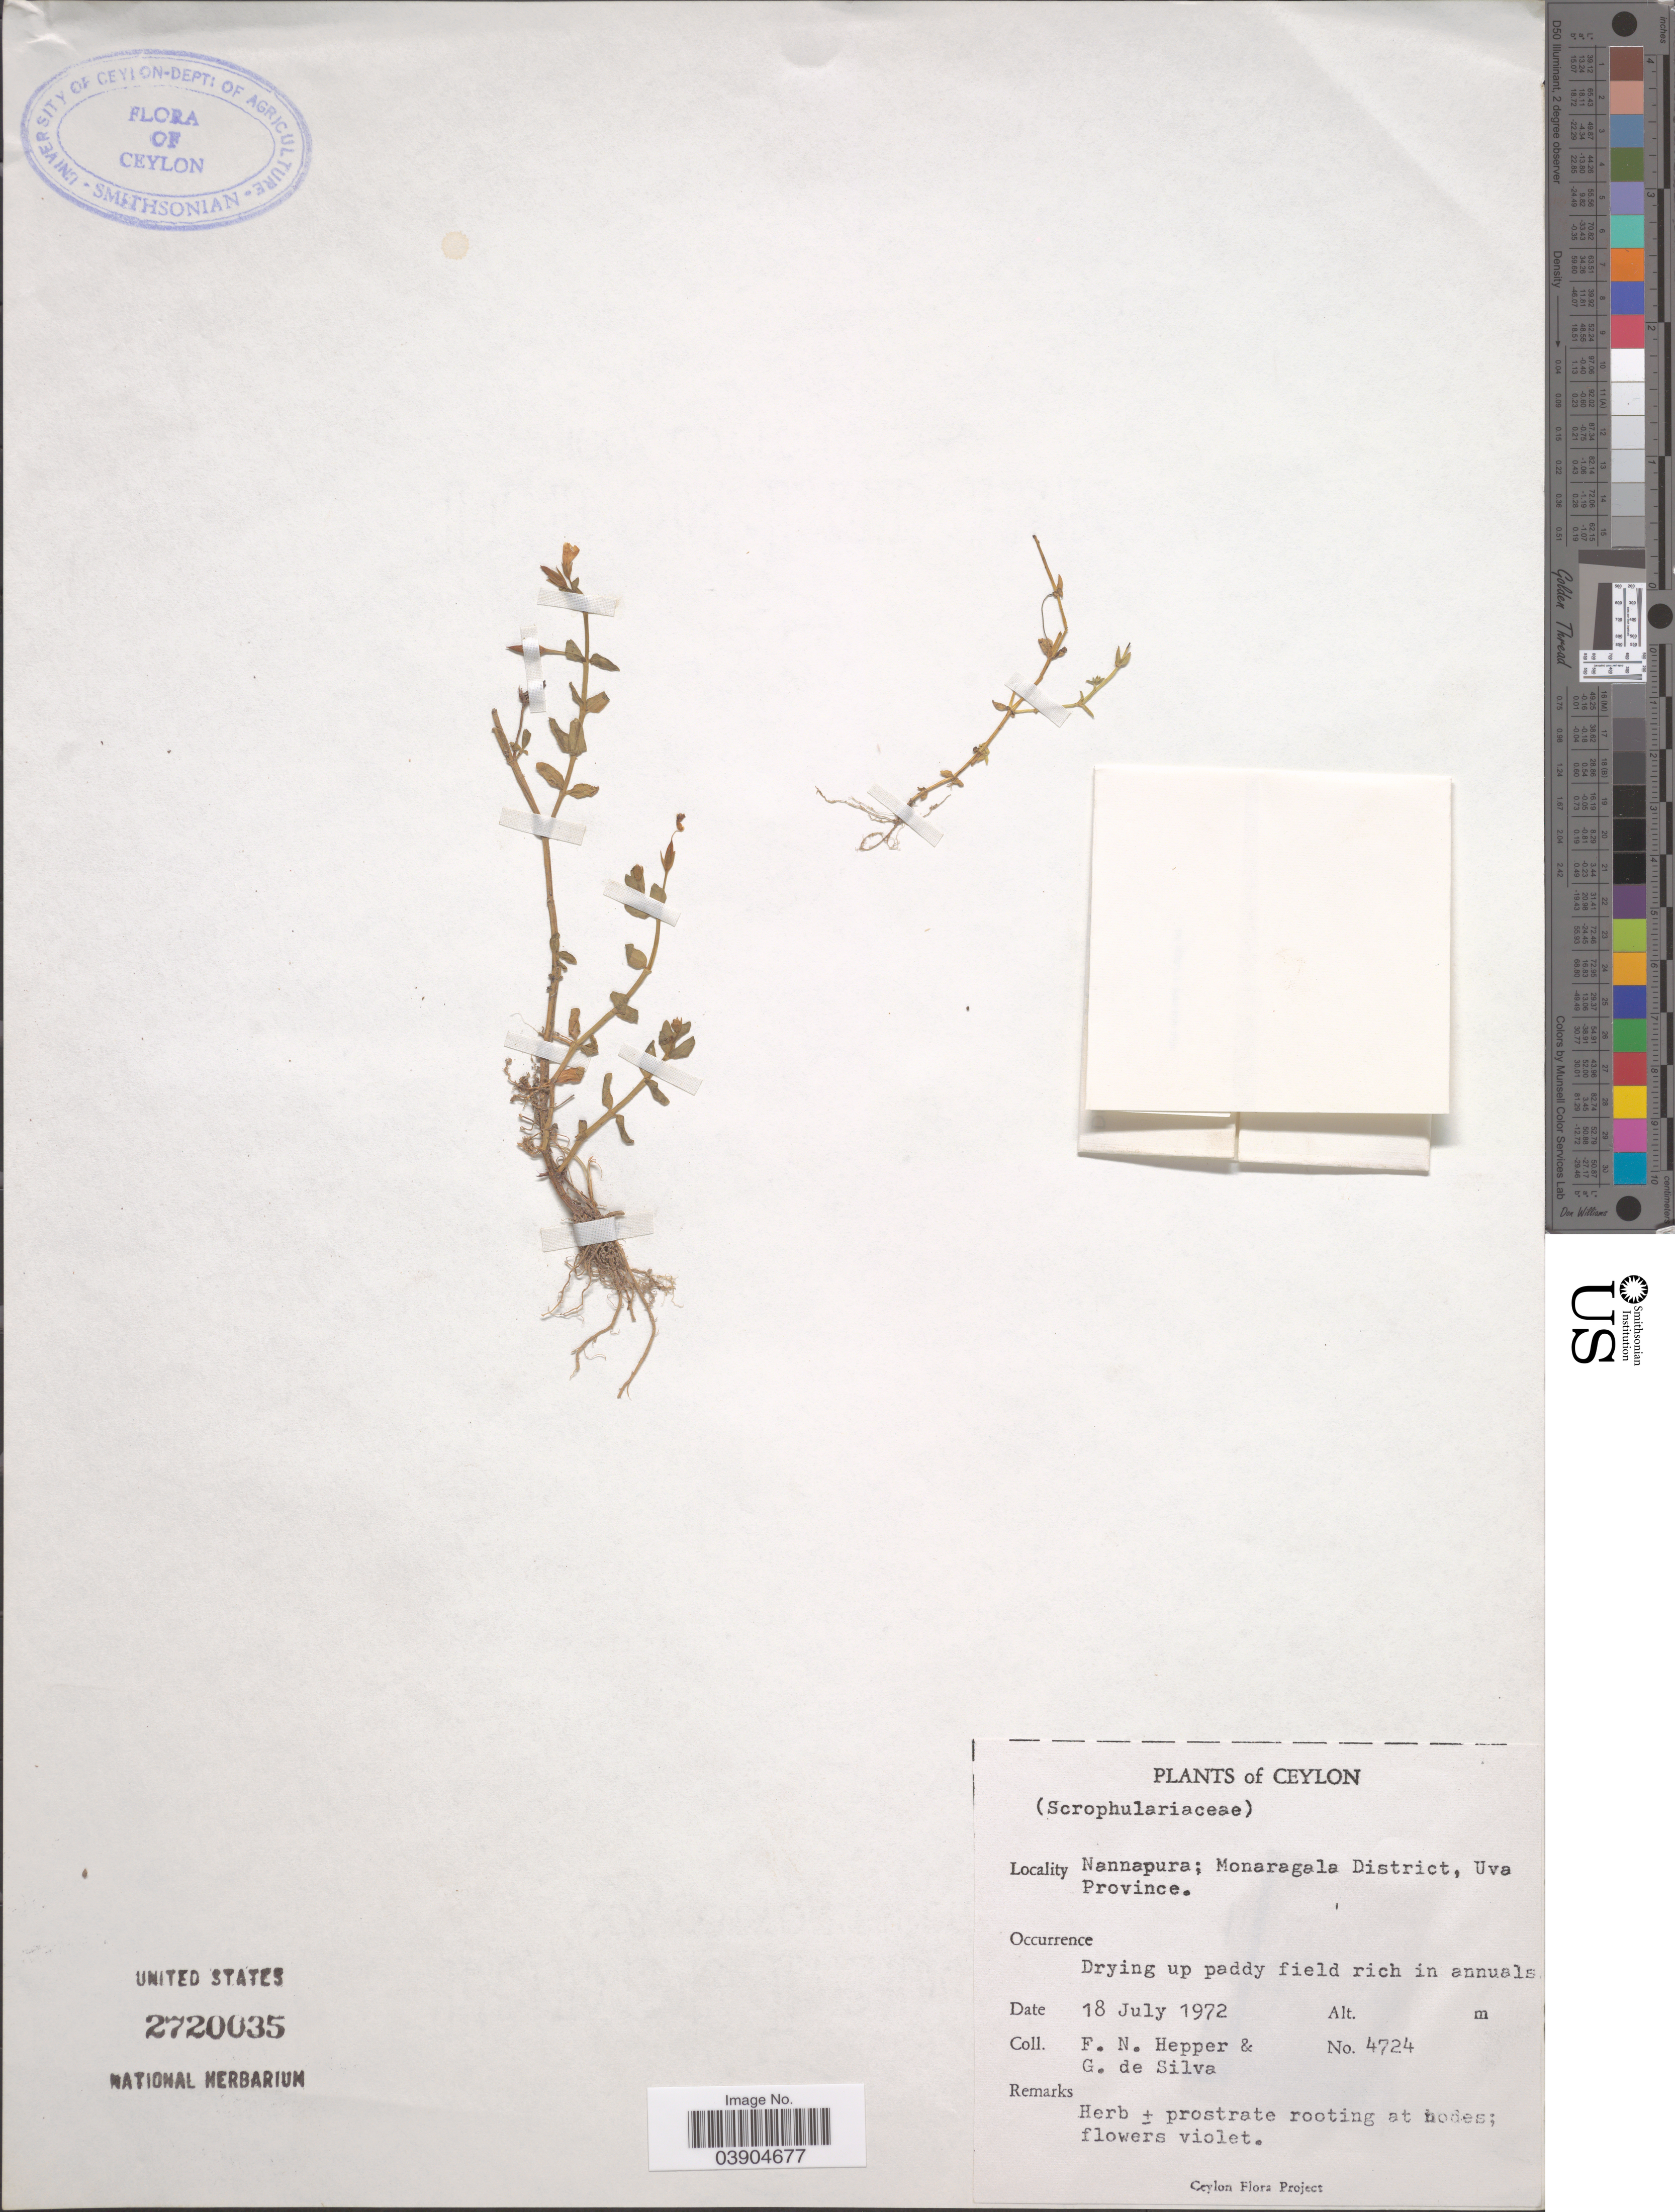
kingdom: Plantae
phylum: Tracheophyta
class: Magnoliopsida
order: Lamiales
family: Linderniaceae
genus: Lindernia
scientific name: Lindernia sp.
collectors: F. Hepper & G. De Silva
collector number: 4724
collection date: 1972-07-18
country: Sri Lanka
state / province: Uva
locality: Ceylon. Nannapura; Monaragala District.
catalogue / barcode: US 2720035